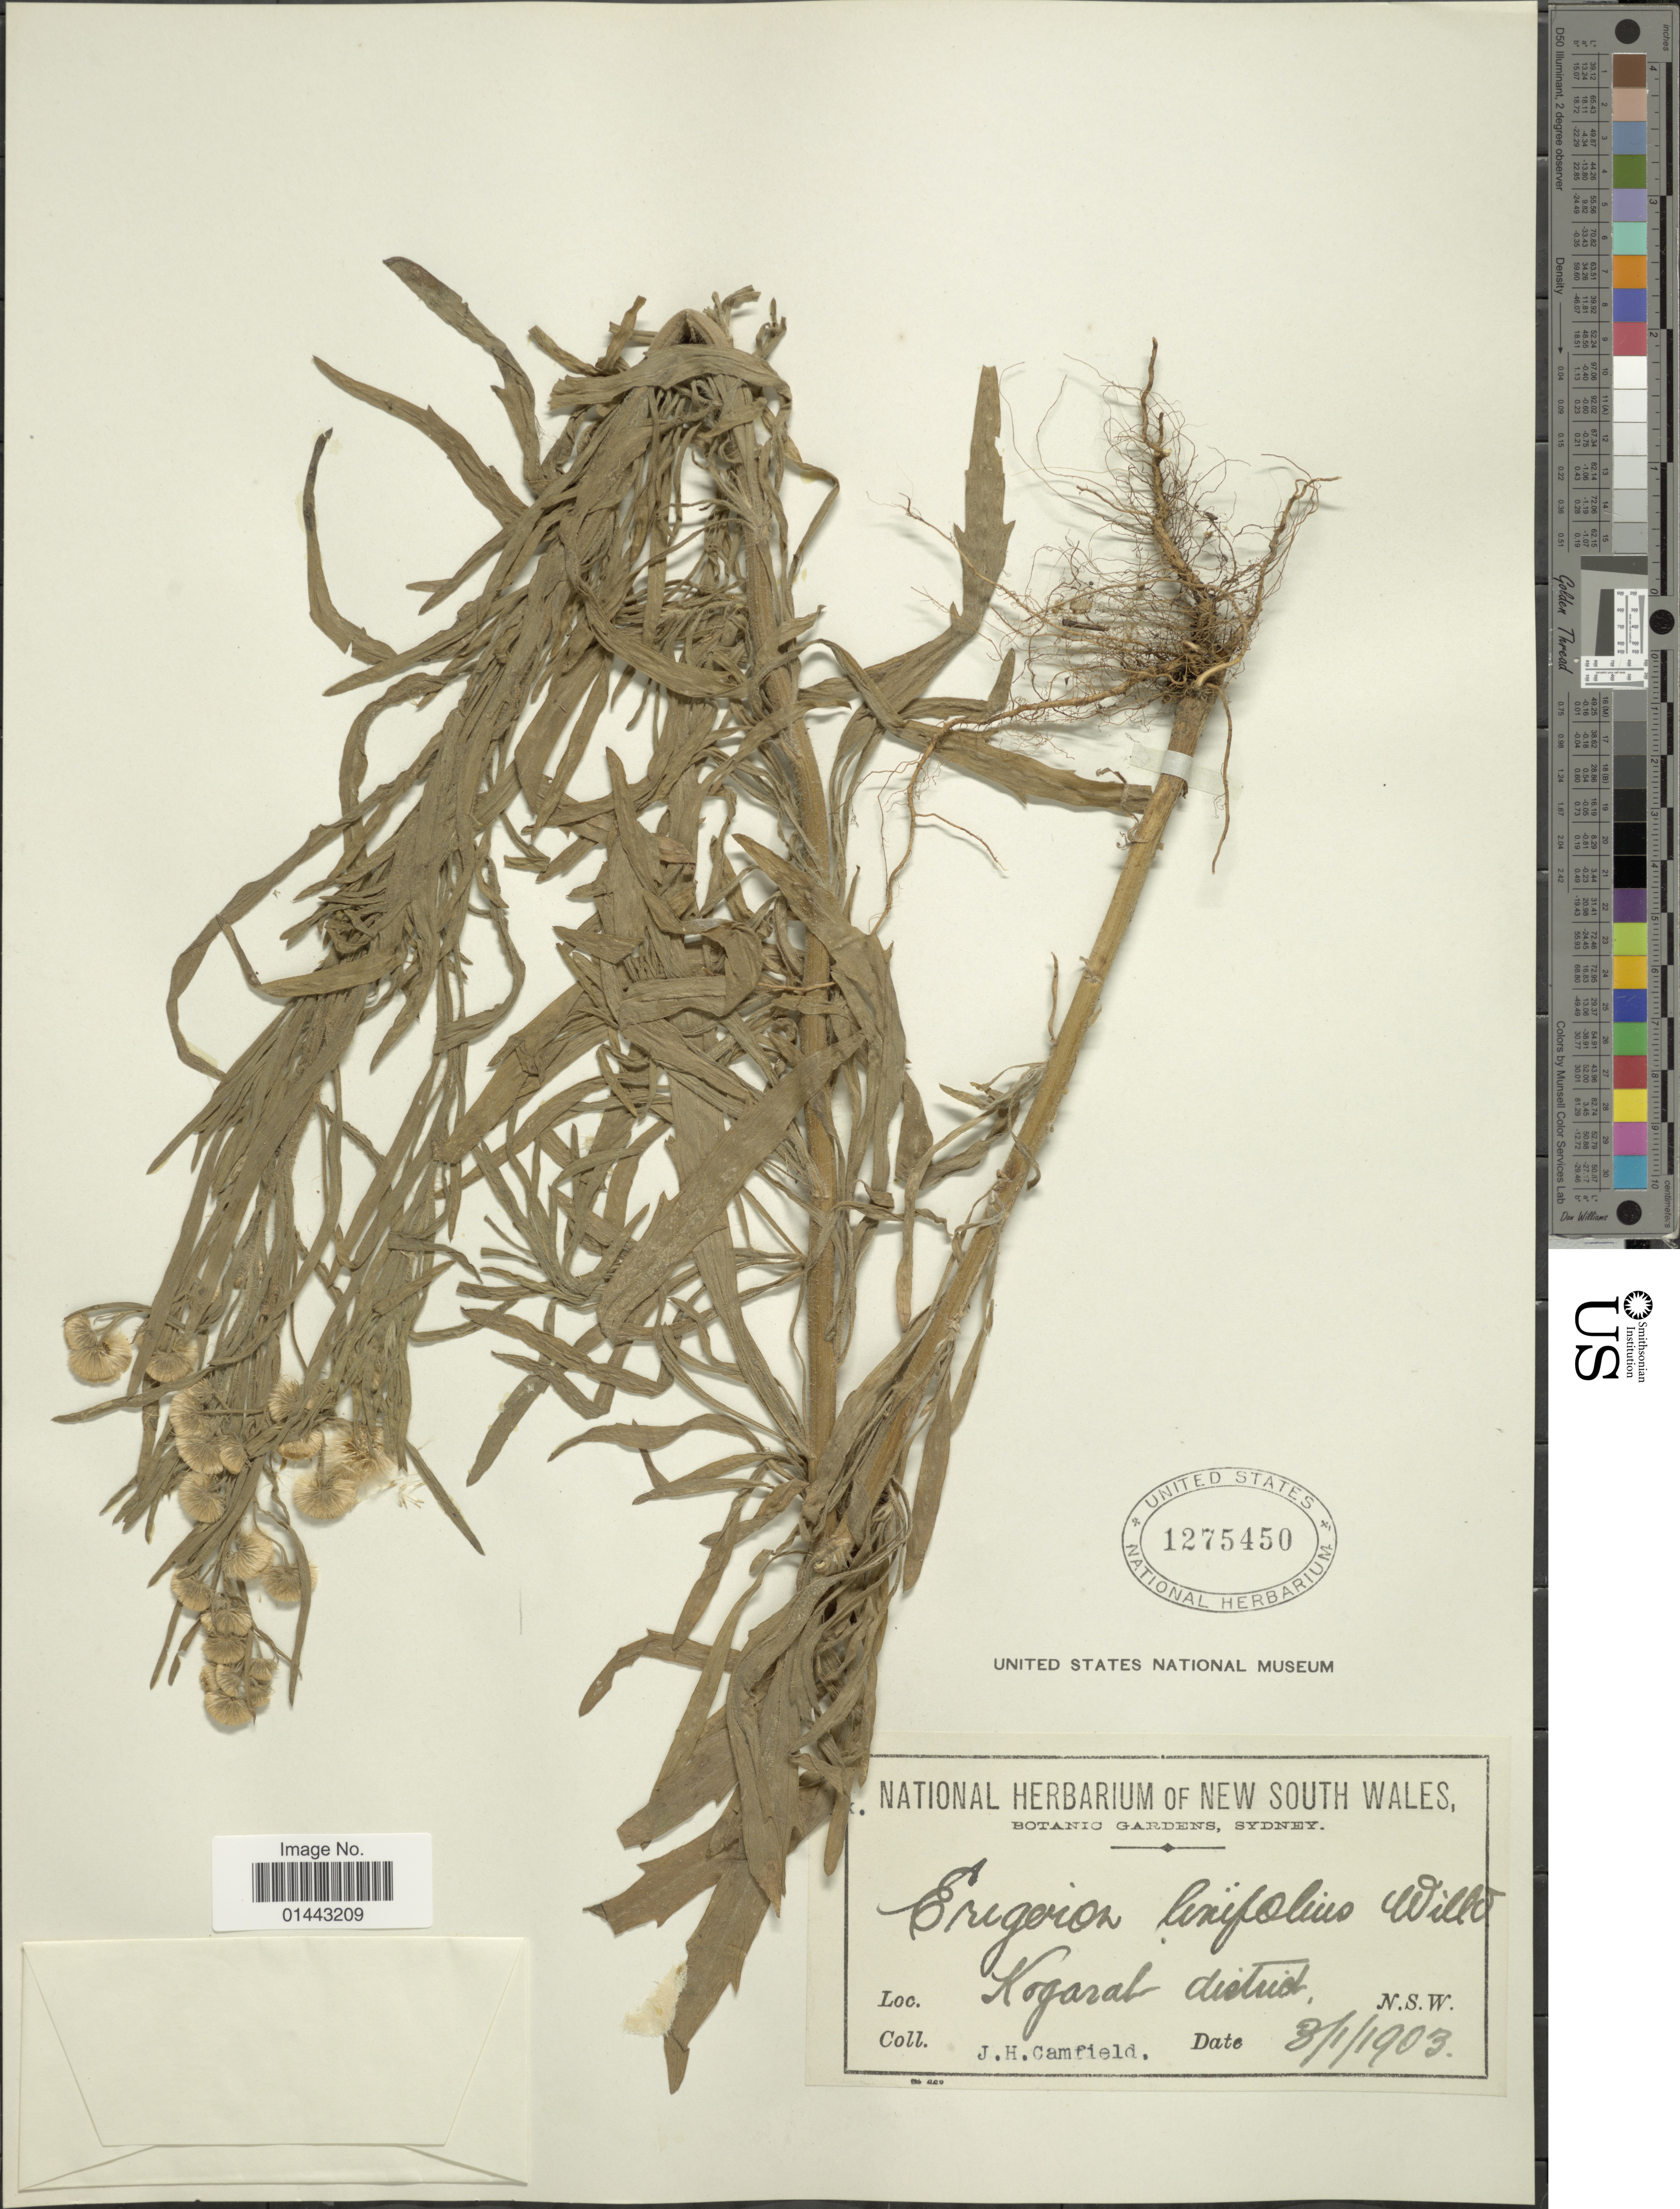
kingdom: Plantae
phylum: Tracheophyta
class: Magnoliopsida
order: Asterales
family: Asteraceae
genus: Erigeron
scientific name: Erigeron bonariensis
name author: L.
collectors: J. Camfield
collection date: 1903-01-03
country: Australia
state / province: New South Wales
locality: Kogarat district.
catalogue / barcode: US 1275450